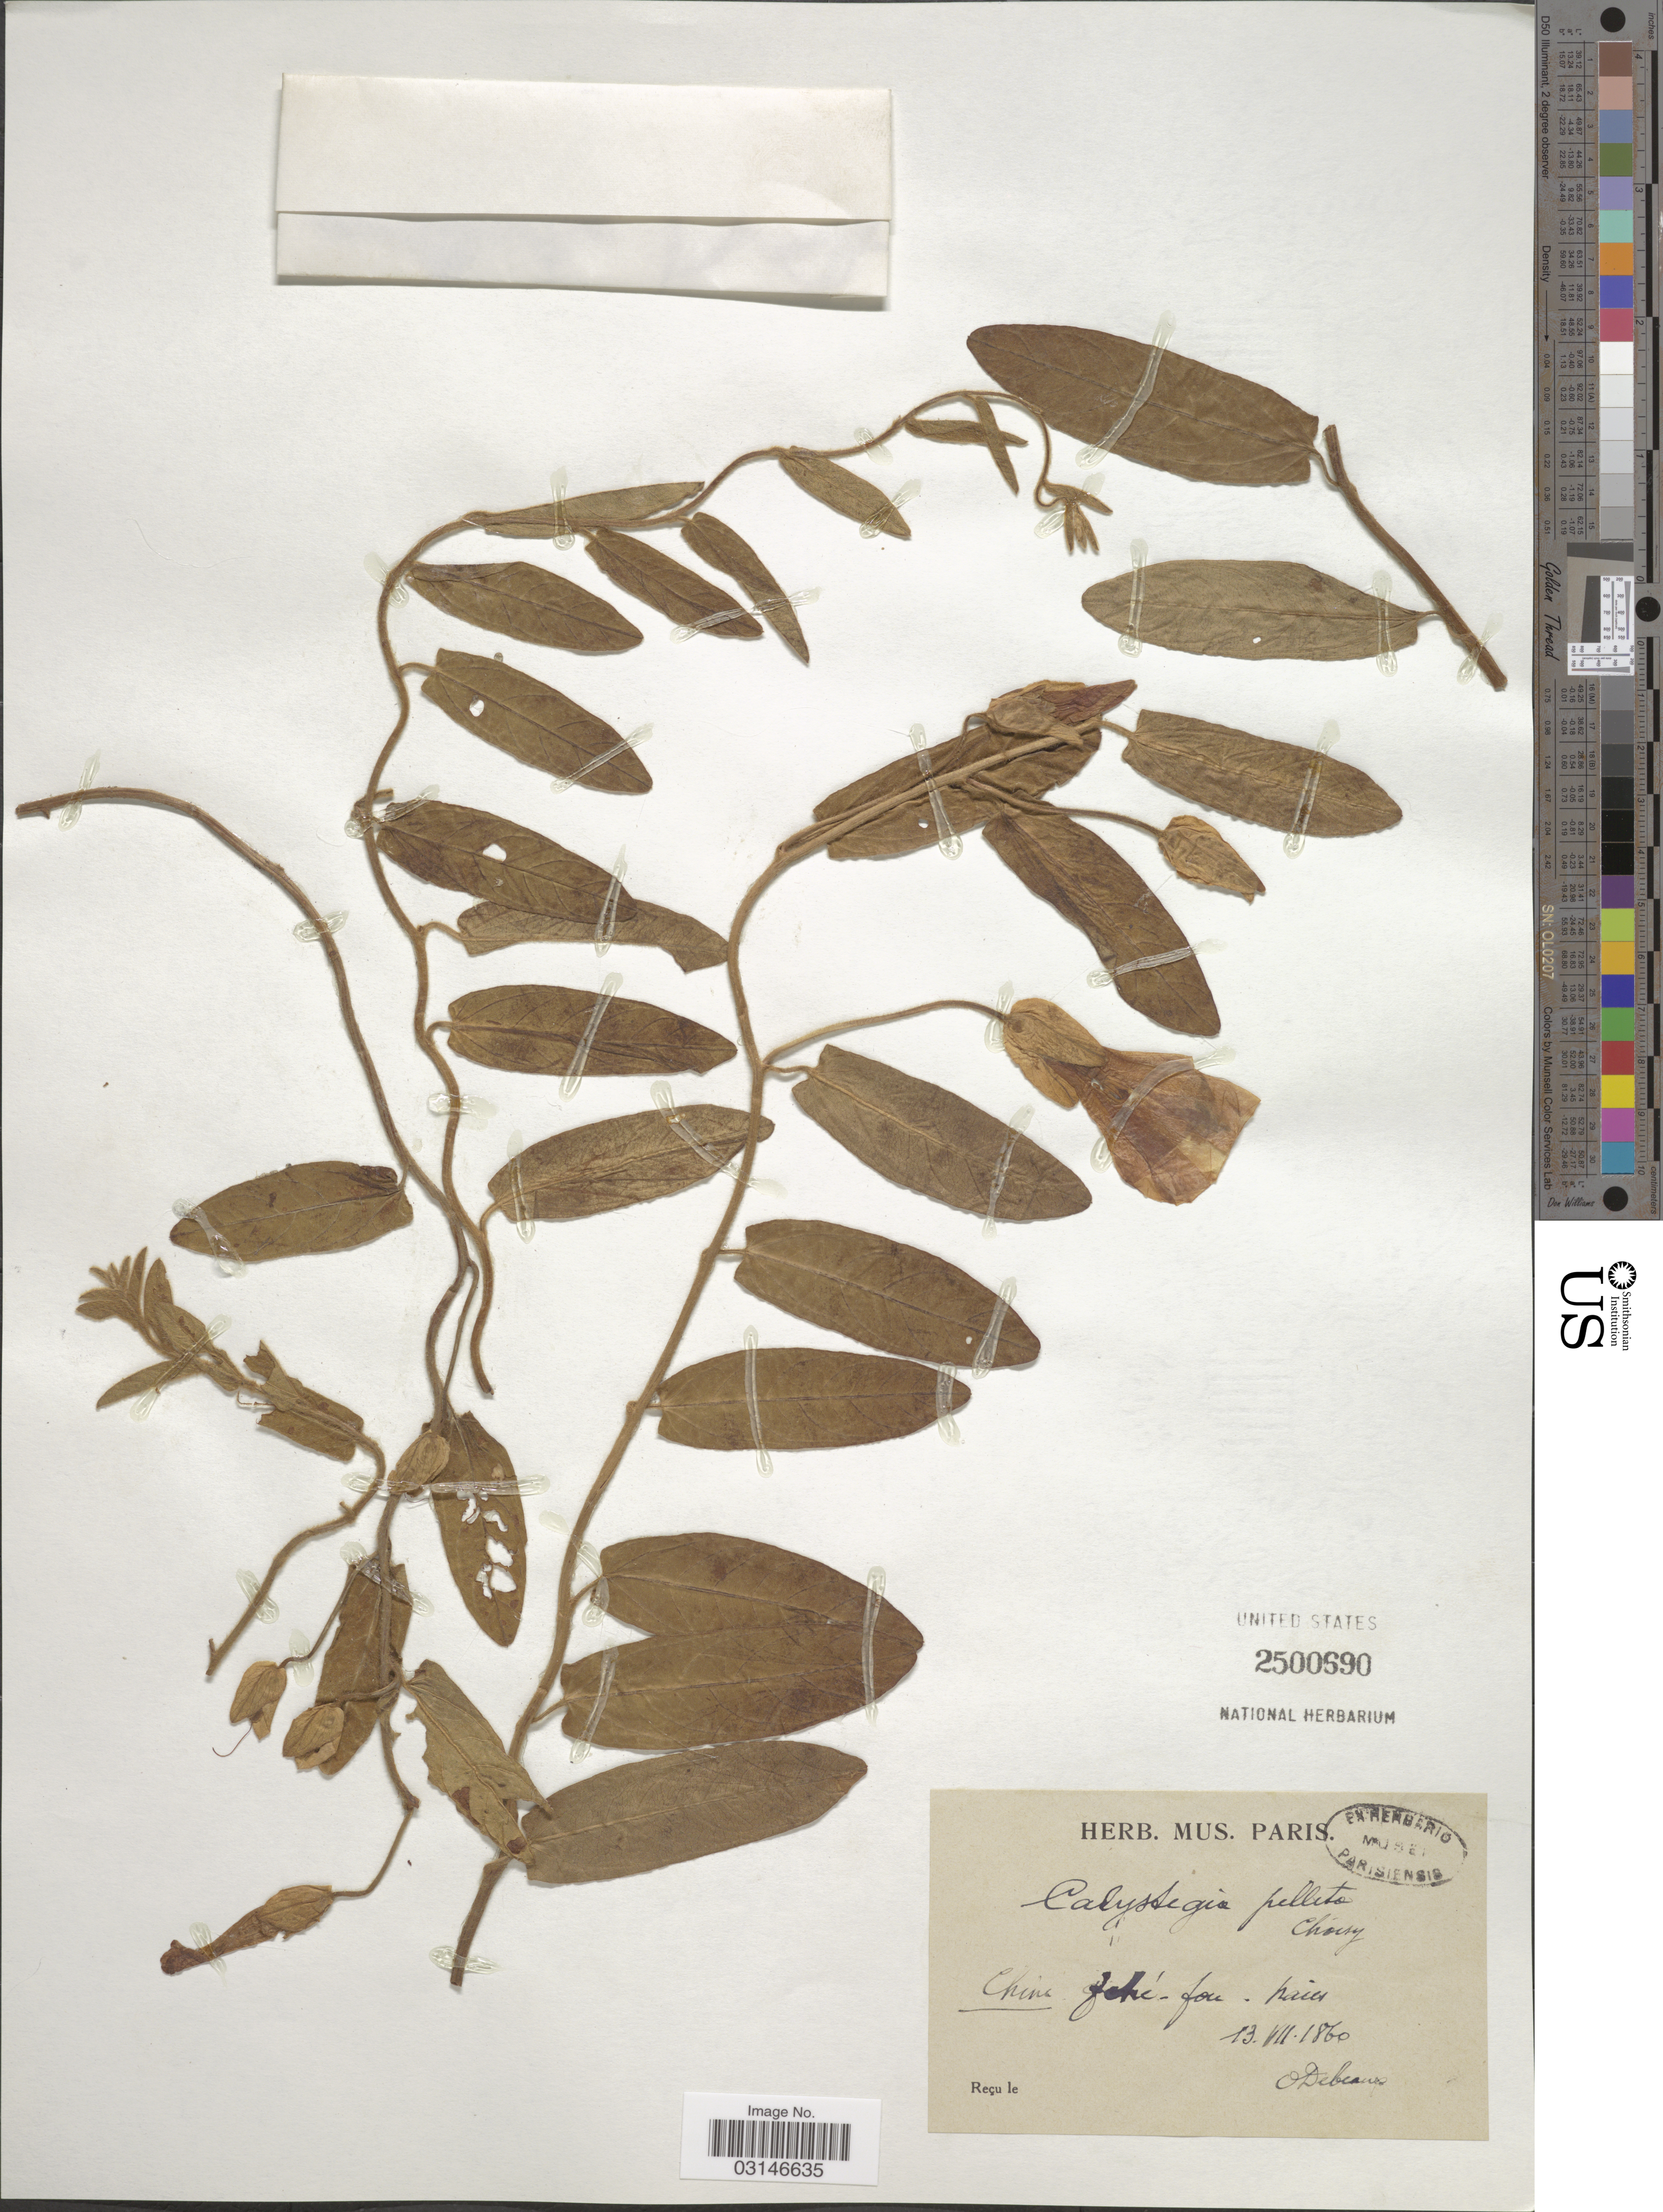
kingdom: Plantae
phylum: Tracheophyta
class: Magnoliopsida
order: Solanales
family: Convolvulaceae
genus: Calystegia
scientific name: Calystegia pellita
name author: (Ledeb.) G. Don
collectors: O. Debeaux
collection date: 1860-07-13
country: China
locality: Tehé-fon-paies. [interpreted]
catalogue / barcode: US 2500690